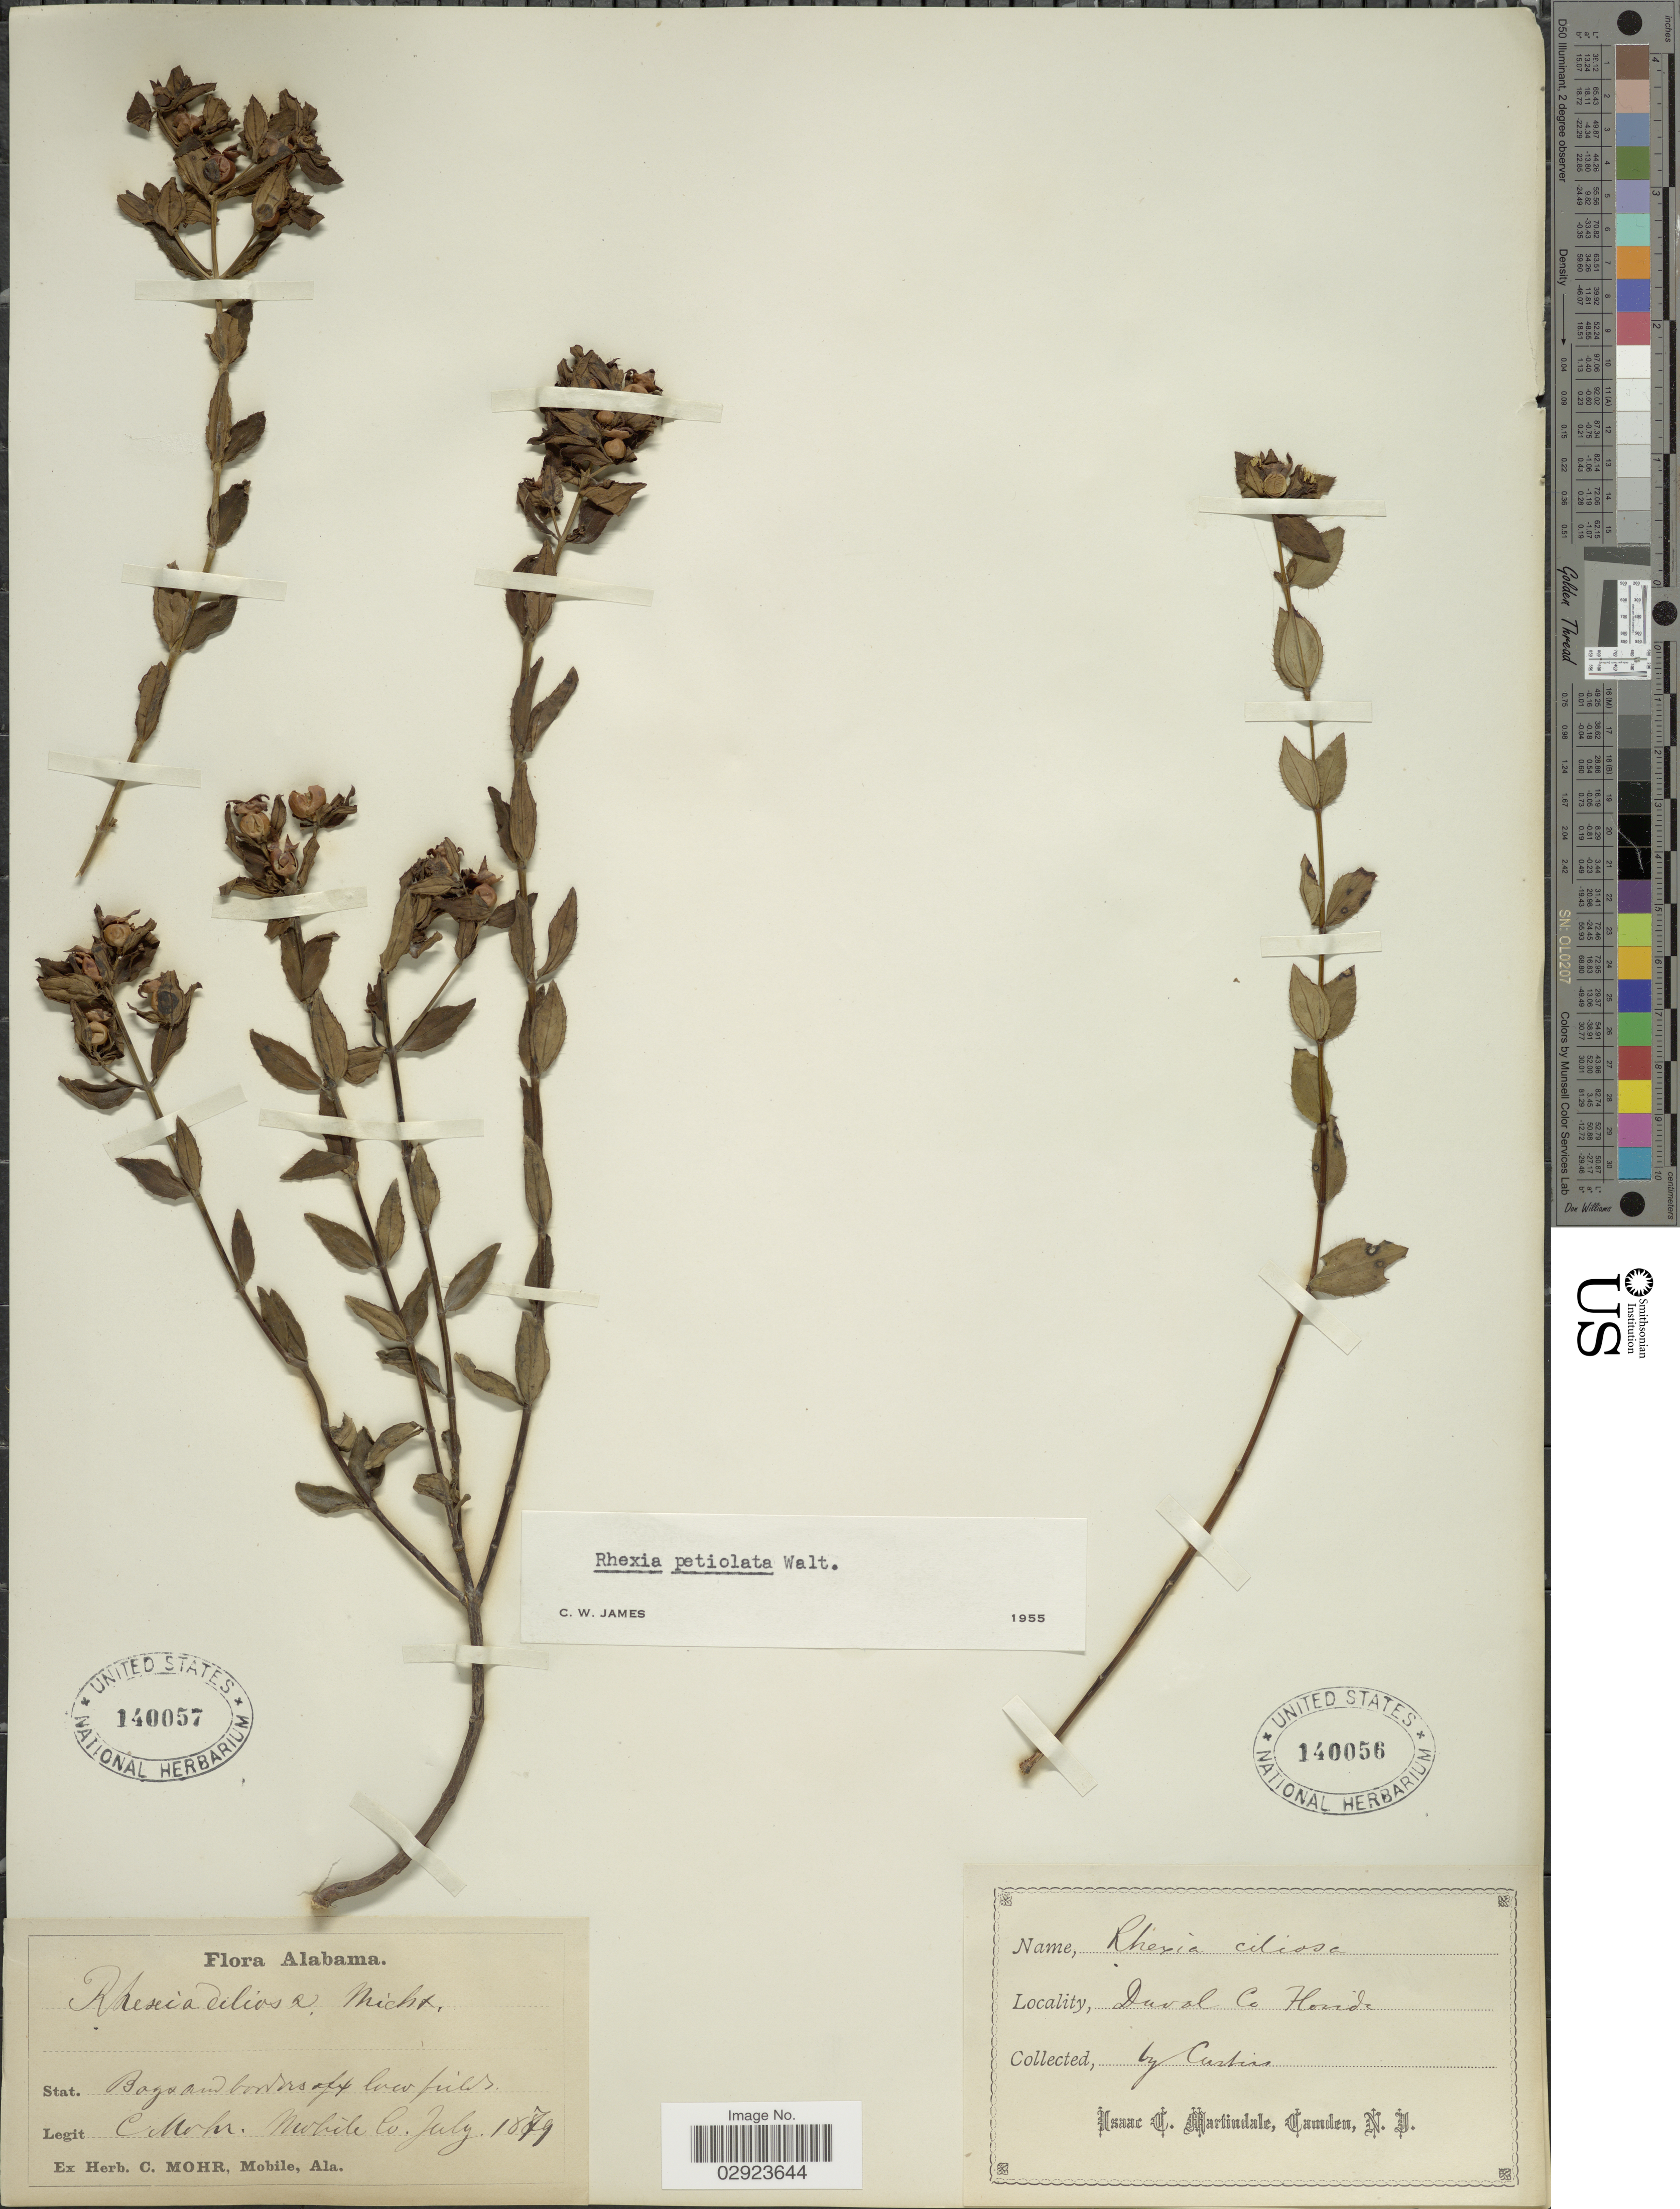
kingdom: Plantae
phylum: Tracheophyta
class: Magnoliopsida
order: Myrtales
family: Melastomataceae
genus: Rhexia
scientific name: Rhexia petiolata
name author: Walter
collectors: C. T. Mohr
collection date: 1879-07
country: United States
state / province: Alabama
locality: Mobile Co.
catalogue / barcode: US 140057